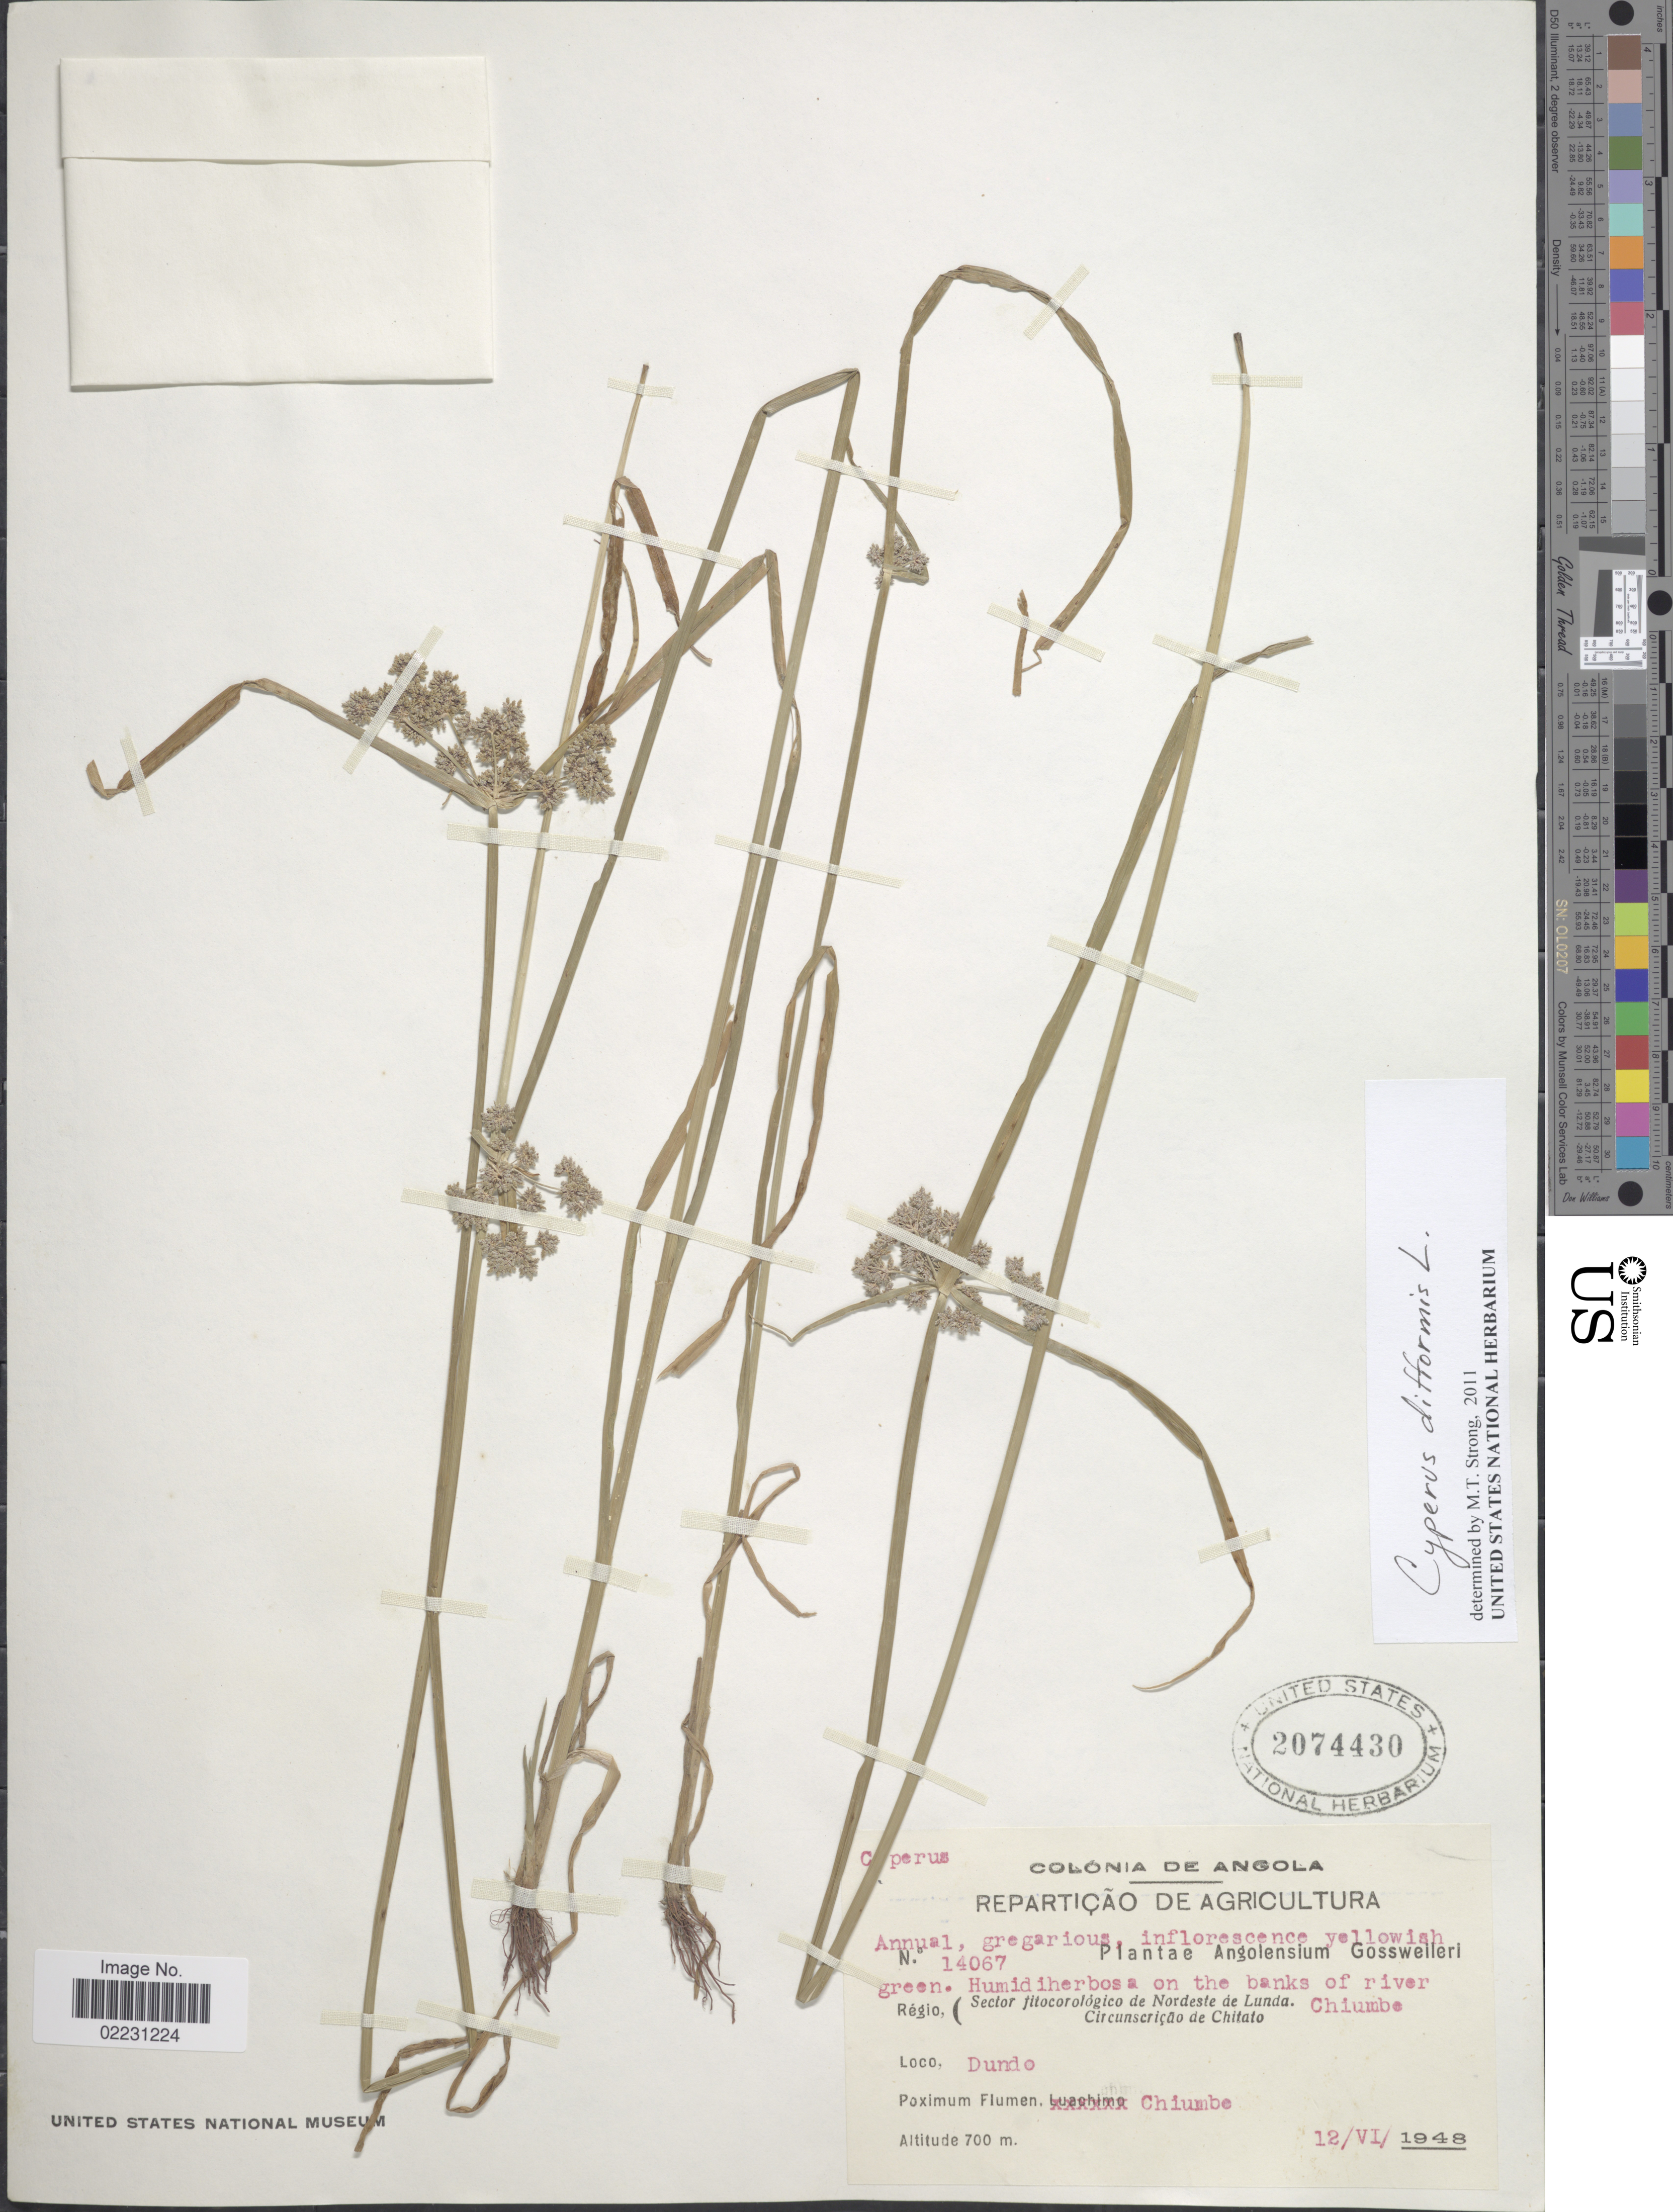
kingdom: Plantae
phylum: Tracheophyta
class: Liliopsida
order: Poales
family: Cyperaceae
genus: Cyperus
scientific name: Cyperus difformis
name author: L.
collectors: -. Gossweiler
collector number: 14067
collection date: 1948-06-12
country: Angola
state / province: Lunda Norte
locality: Colonia de Angola. Angolensium. Humidiherbosa on the banks of river Chiumbe. Regio, Sector fitocorologico de Nordeste de Lunda. Circunscricao de Chitato. Dundo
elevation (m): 700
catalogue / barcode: US 2074430